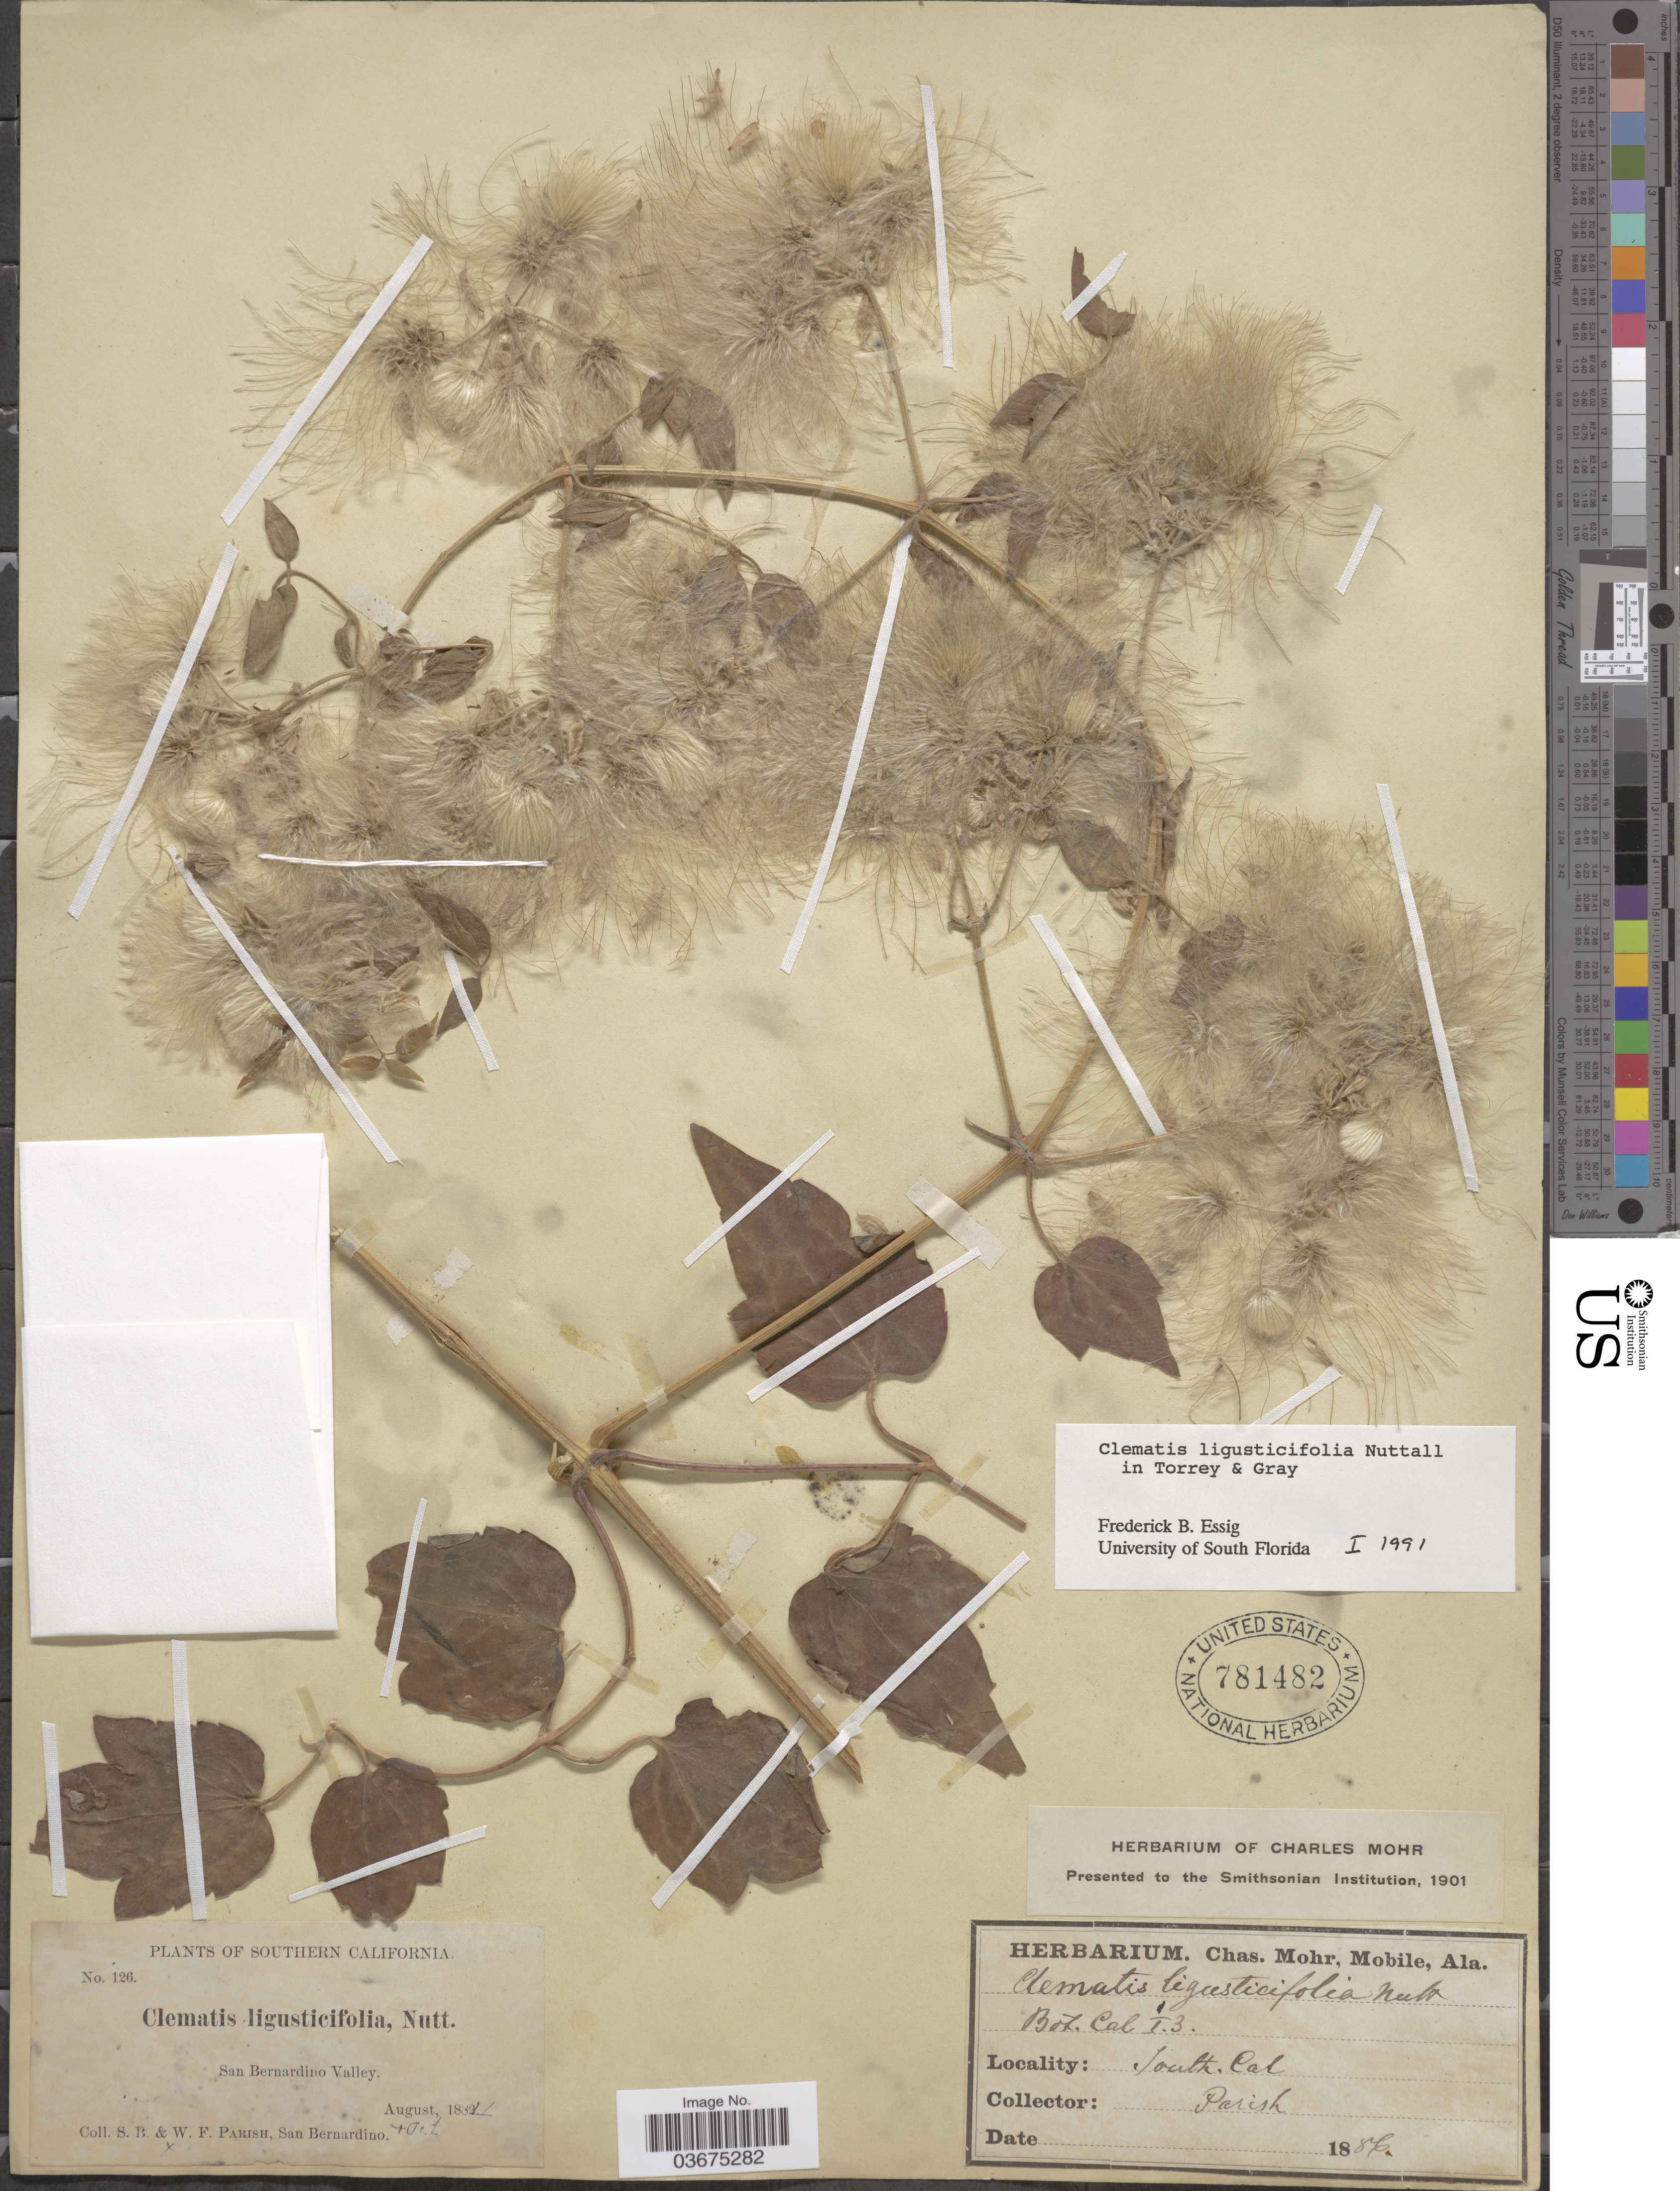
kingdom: Plantae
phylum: Tracheophyta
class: Magnoliopsida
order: Ranunculales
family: Ranunculaceae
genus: Clematis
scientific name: Clematis ligusticifolia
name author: Nutt.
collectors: S. B. Parish & W. F. Parish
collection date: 1886-08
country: United States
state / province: California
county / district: San Bernardino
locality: South. Southern California. San Bernardino Valley.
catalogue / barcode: US 781482